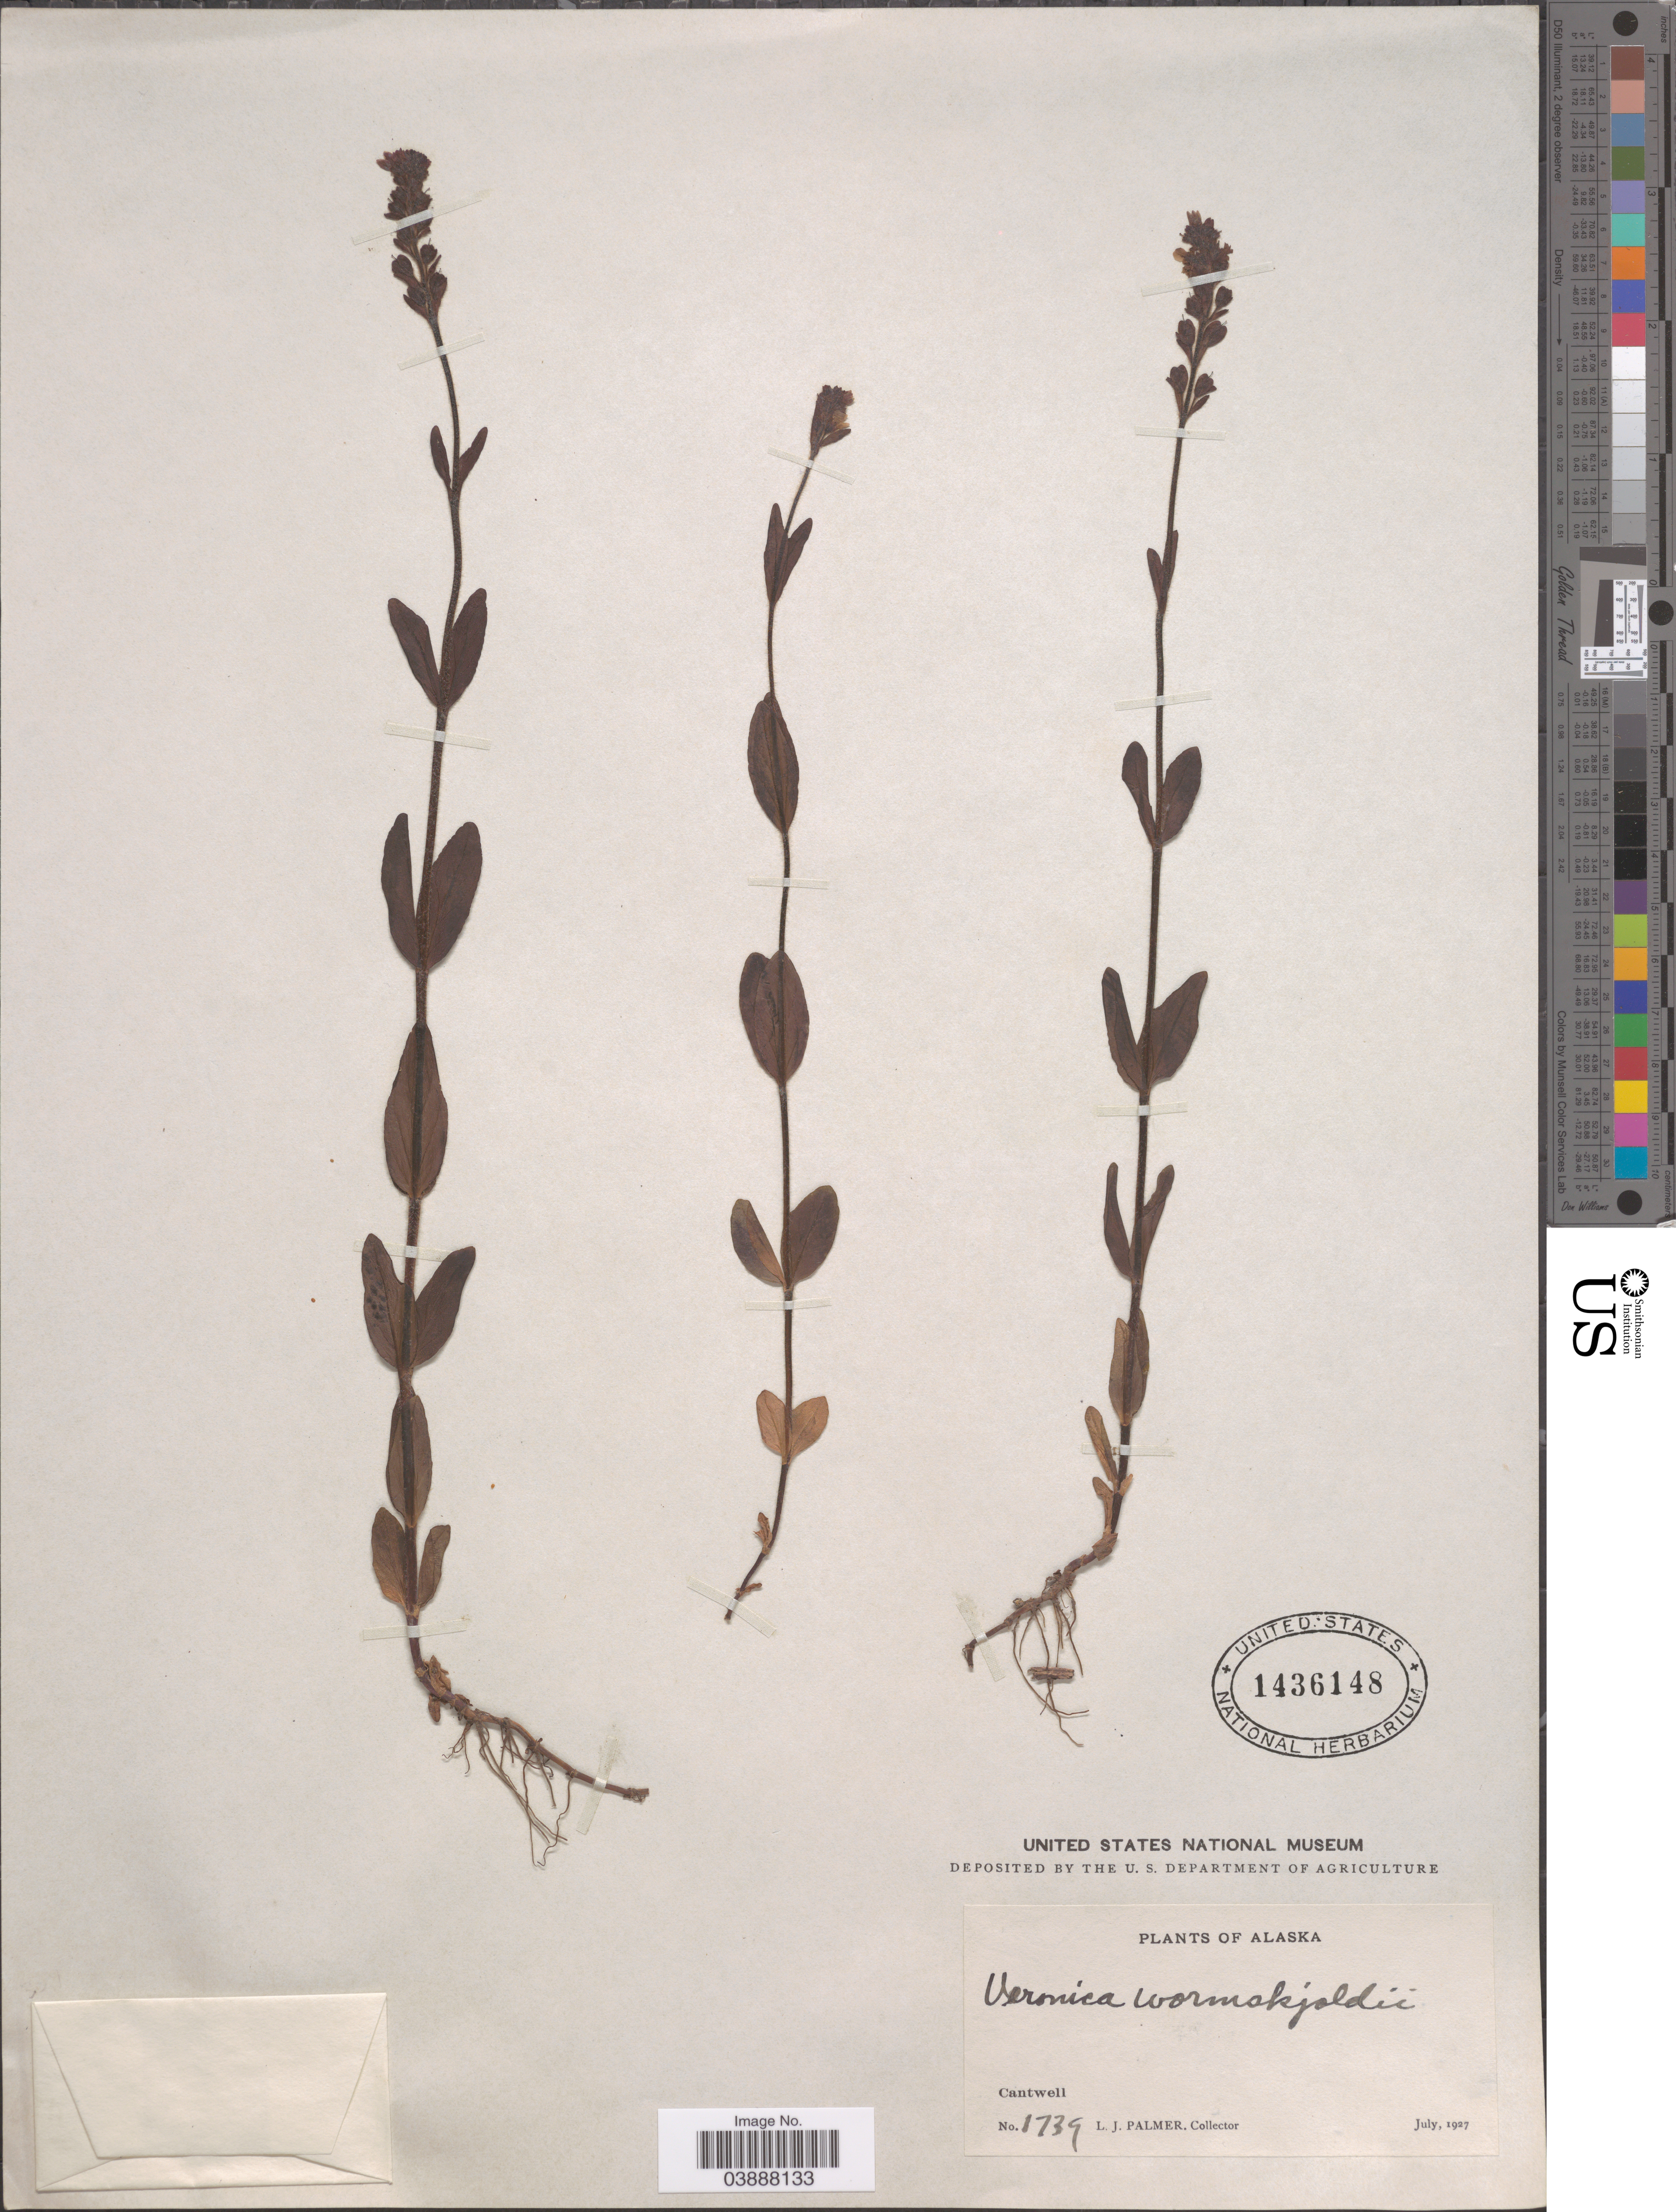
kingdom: Plantae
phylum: Tracheophyta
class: Magnoliopsida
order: Lamiales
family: Plantaginaceae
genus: Veronica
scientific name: Veronica wormskjoldii subsp. wormskjoldii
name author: Roem. & Schult.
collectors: L. J. Palmer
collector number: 1739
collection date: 1927-07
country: United States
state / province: Alaska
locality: Cantwell.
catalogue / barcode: US 1436148